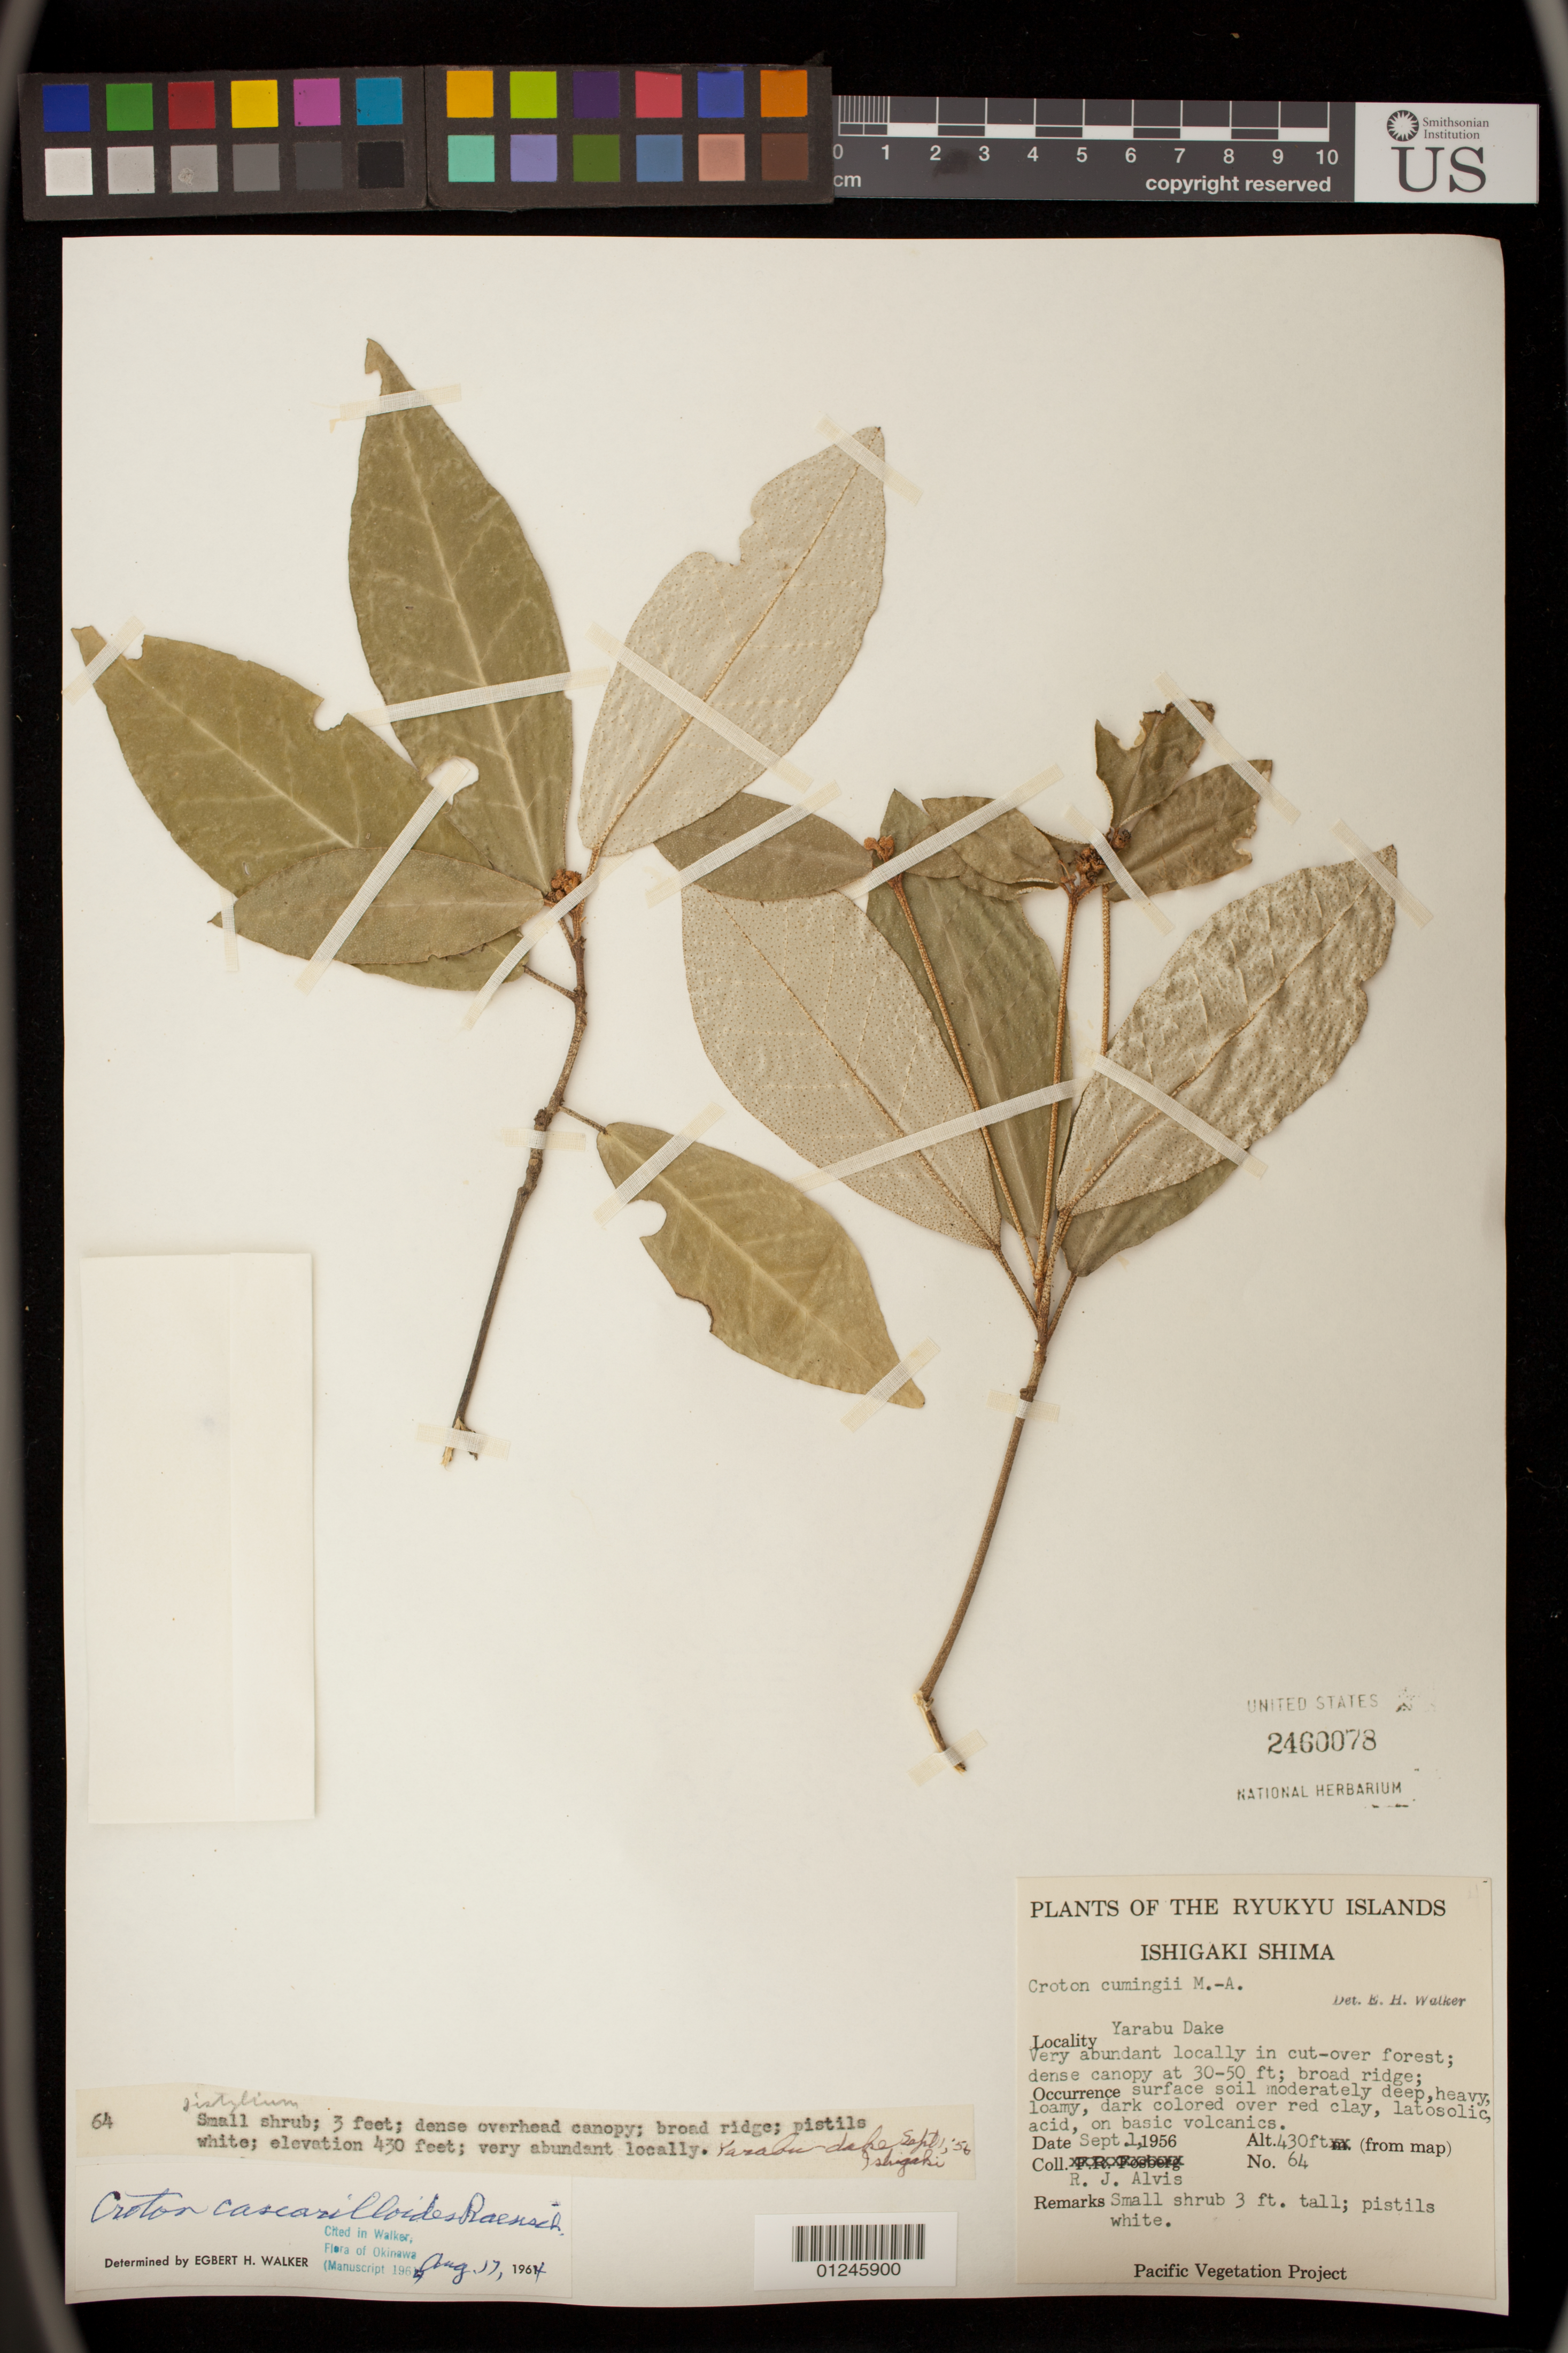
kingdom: Plantae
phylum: Tracheophyta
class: Magnoliopsida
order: Malpighiales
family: Euphorbiaceae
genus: Croton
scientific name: Croton cascarilloides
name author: Raeusch.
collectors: R. Alvis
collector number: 64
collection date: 1956-09-01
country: Japan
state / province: Okinawa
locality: Ryukyu Islands.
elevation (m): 131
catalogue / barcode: US 2460078